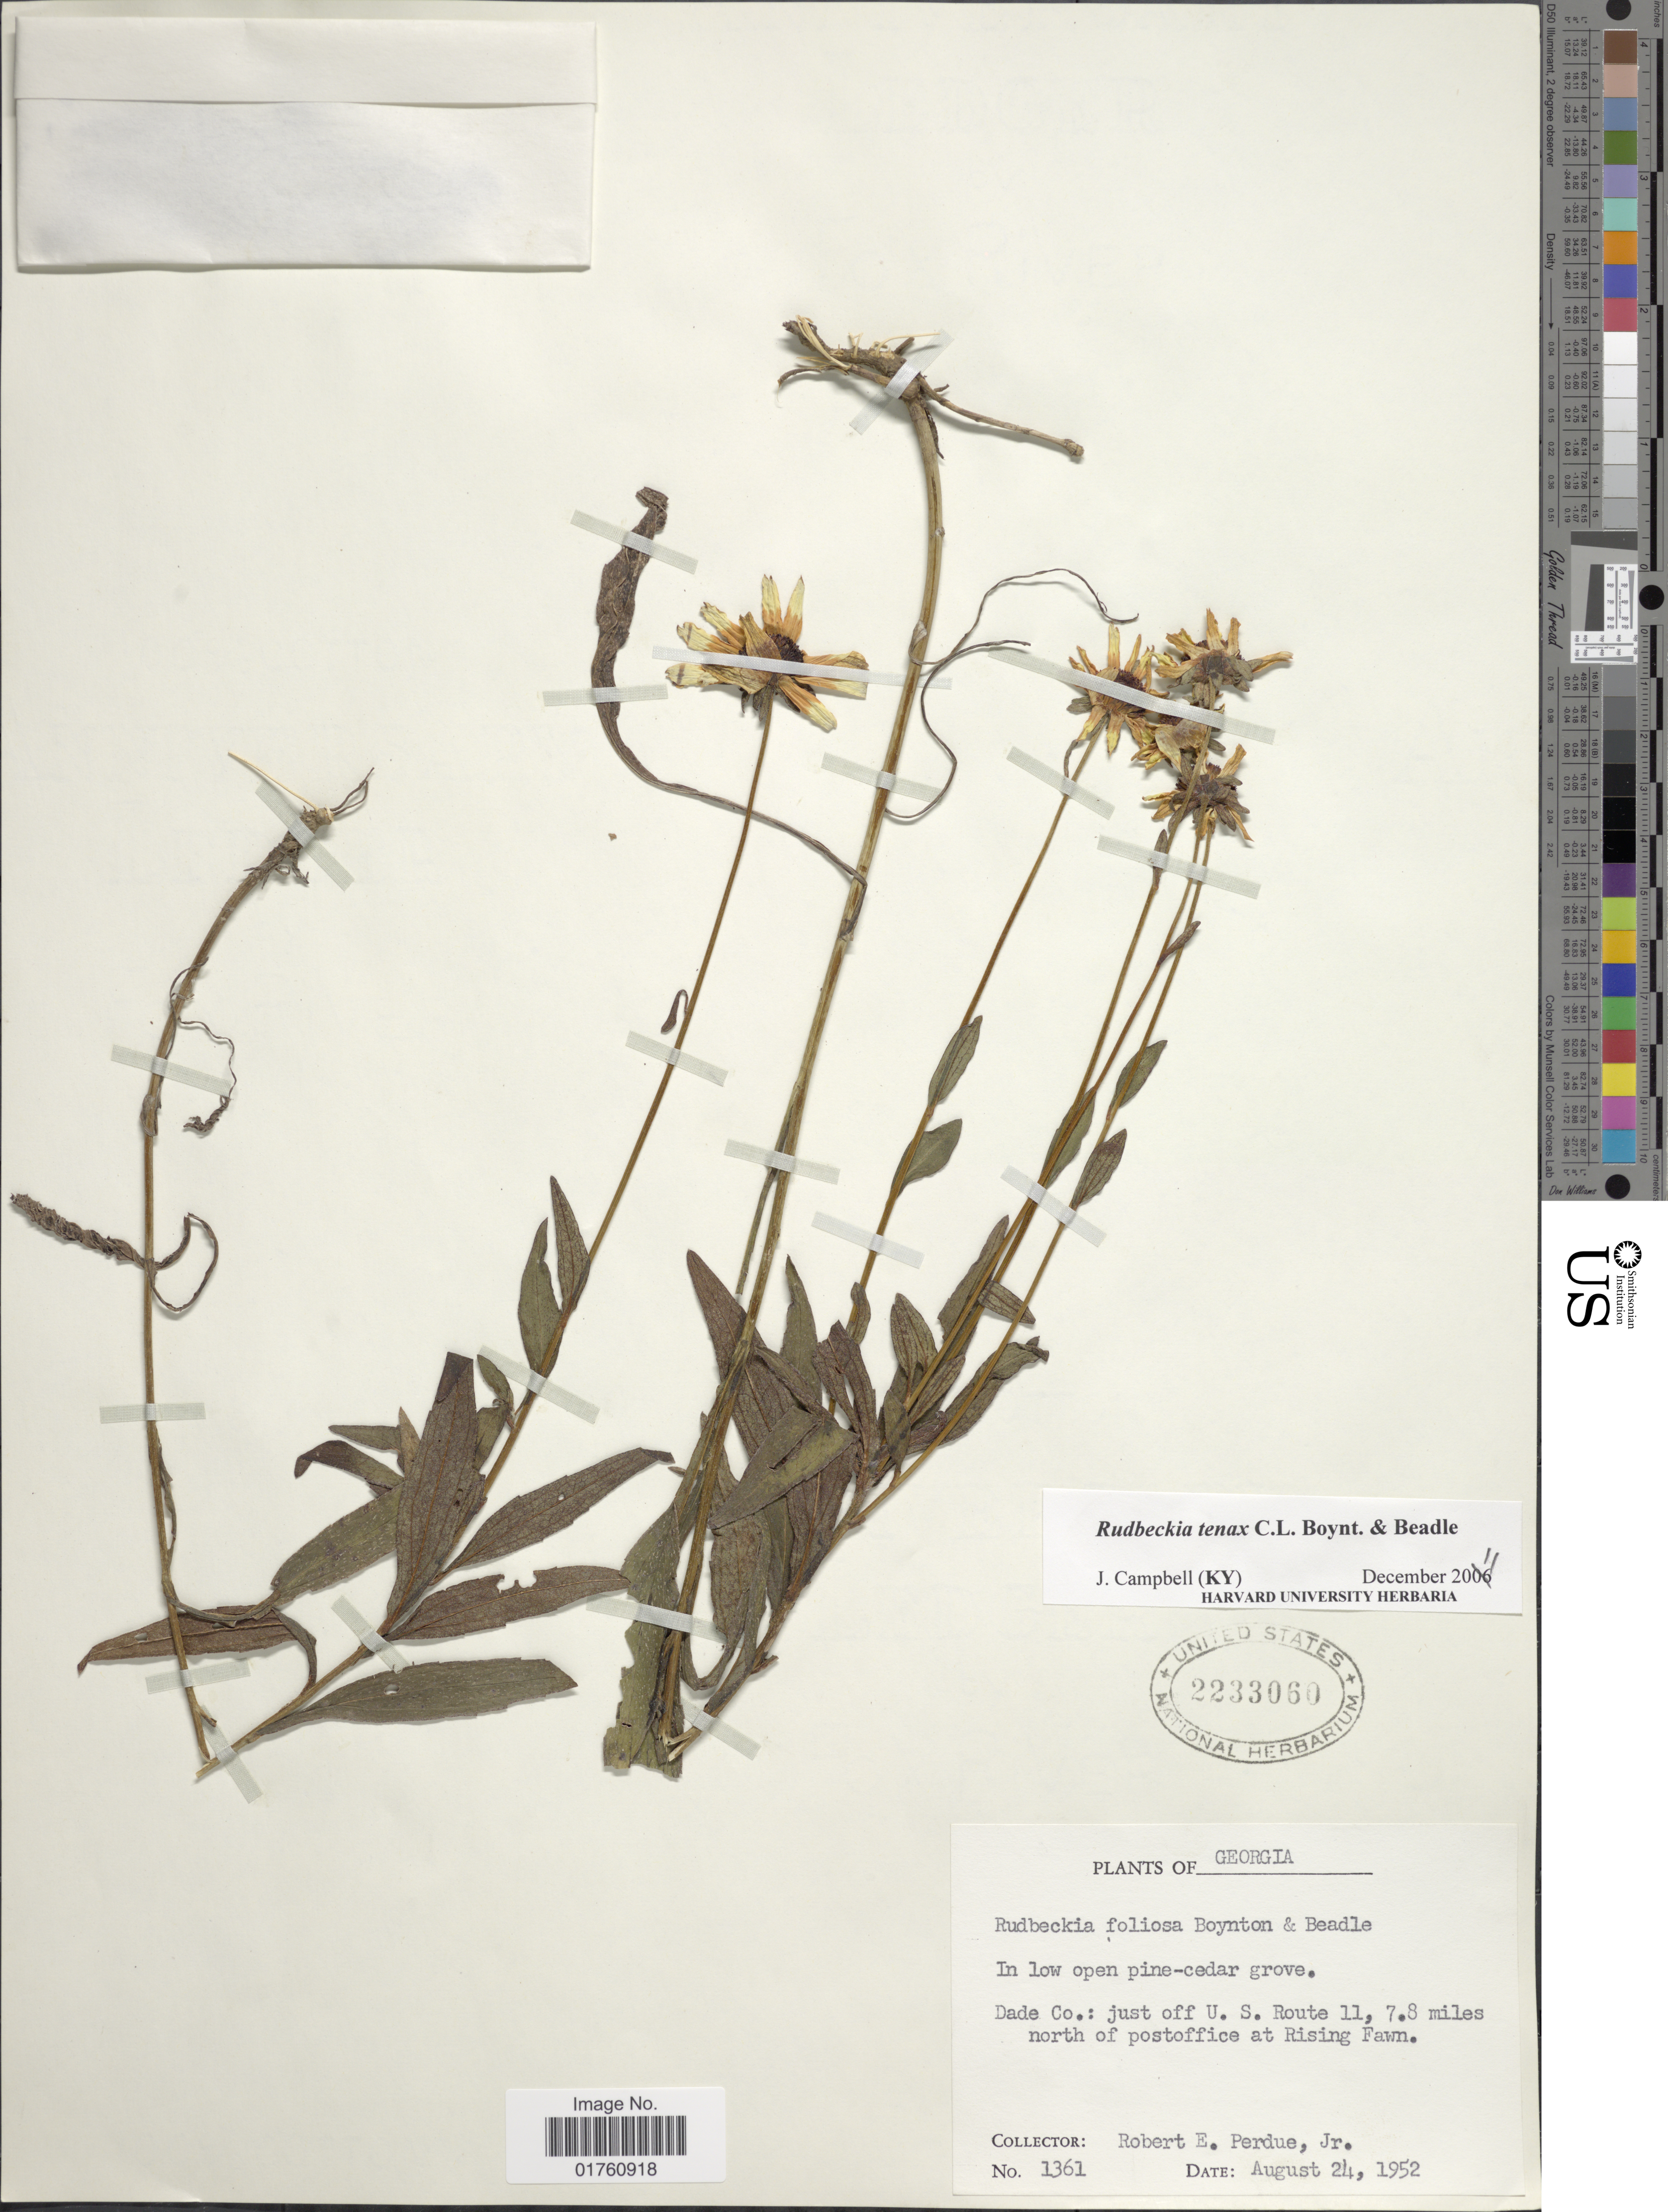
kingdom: Plantae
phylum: Tracheophyta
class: Magnoliopsida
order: Asterales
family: Asteraceae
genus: Rudbeckia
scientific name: Rudbeckia tenax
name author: C.L. Boynton & Beadle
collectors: R. E. Perdue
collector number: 1361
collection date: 1952-08-24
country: United States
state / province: Georgia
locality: Dade Co: just off U.S. Route 11, 7.8 miles north of postoffice at Rising Fawn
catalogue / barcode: US 2233060